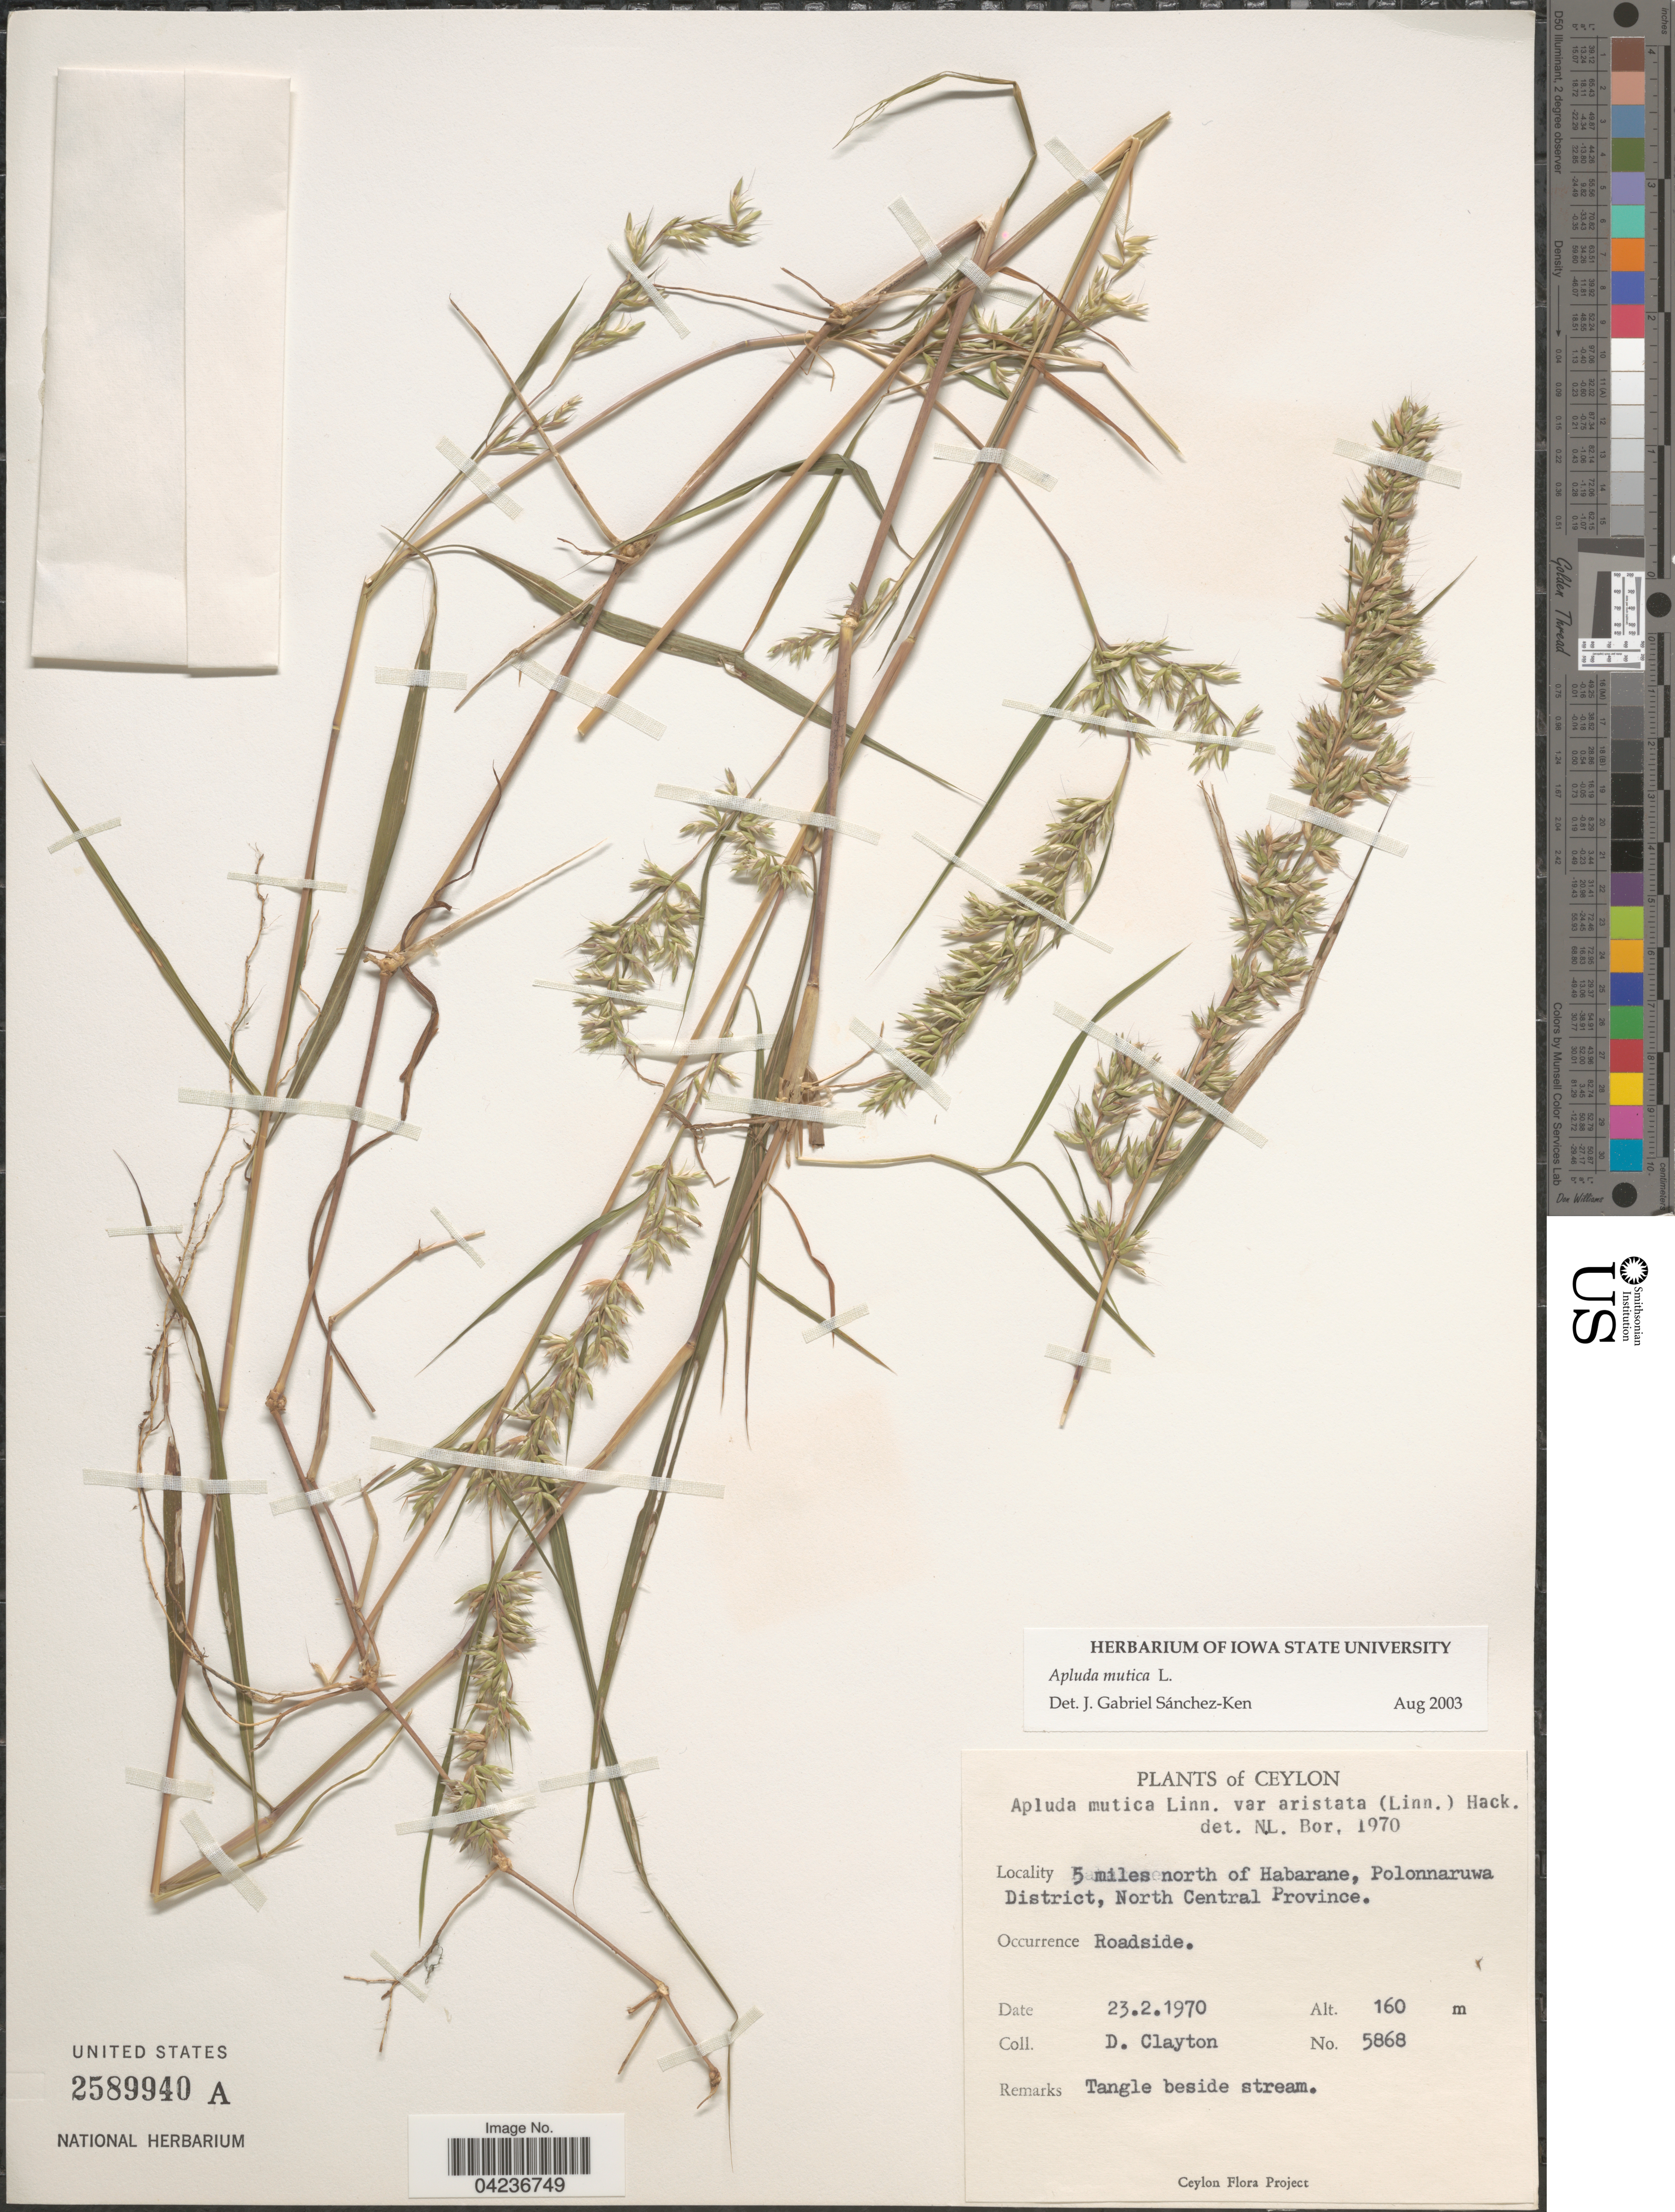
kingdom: Plantae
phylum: Tracheophyta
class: Liliopsida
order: Poales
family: Poaceae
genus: Apluda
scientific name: Apluda mutica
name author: L.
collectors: D. Clayton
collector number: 5868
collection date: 1970-02-23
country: Sri Lanka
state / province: North Central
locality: Ceylon. 5 miles north of Habarane, Polonnaruwa District.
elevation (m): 160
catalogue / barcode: US 2589940A